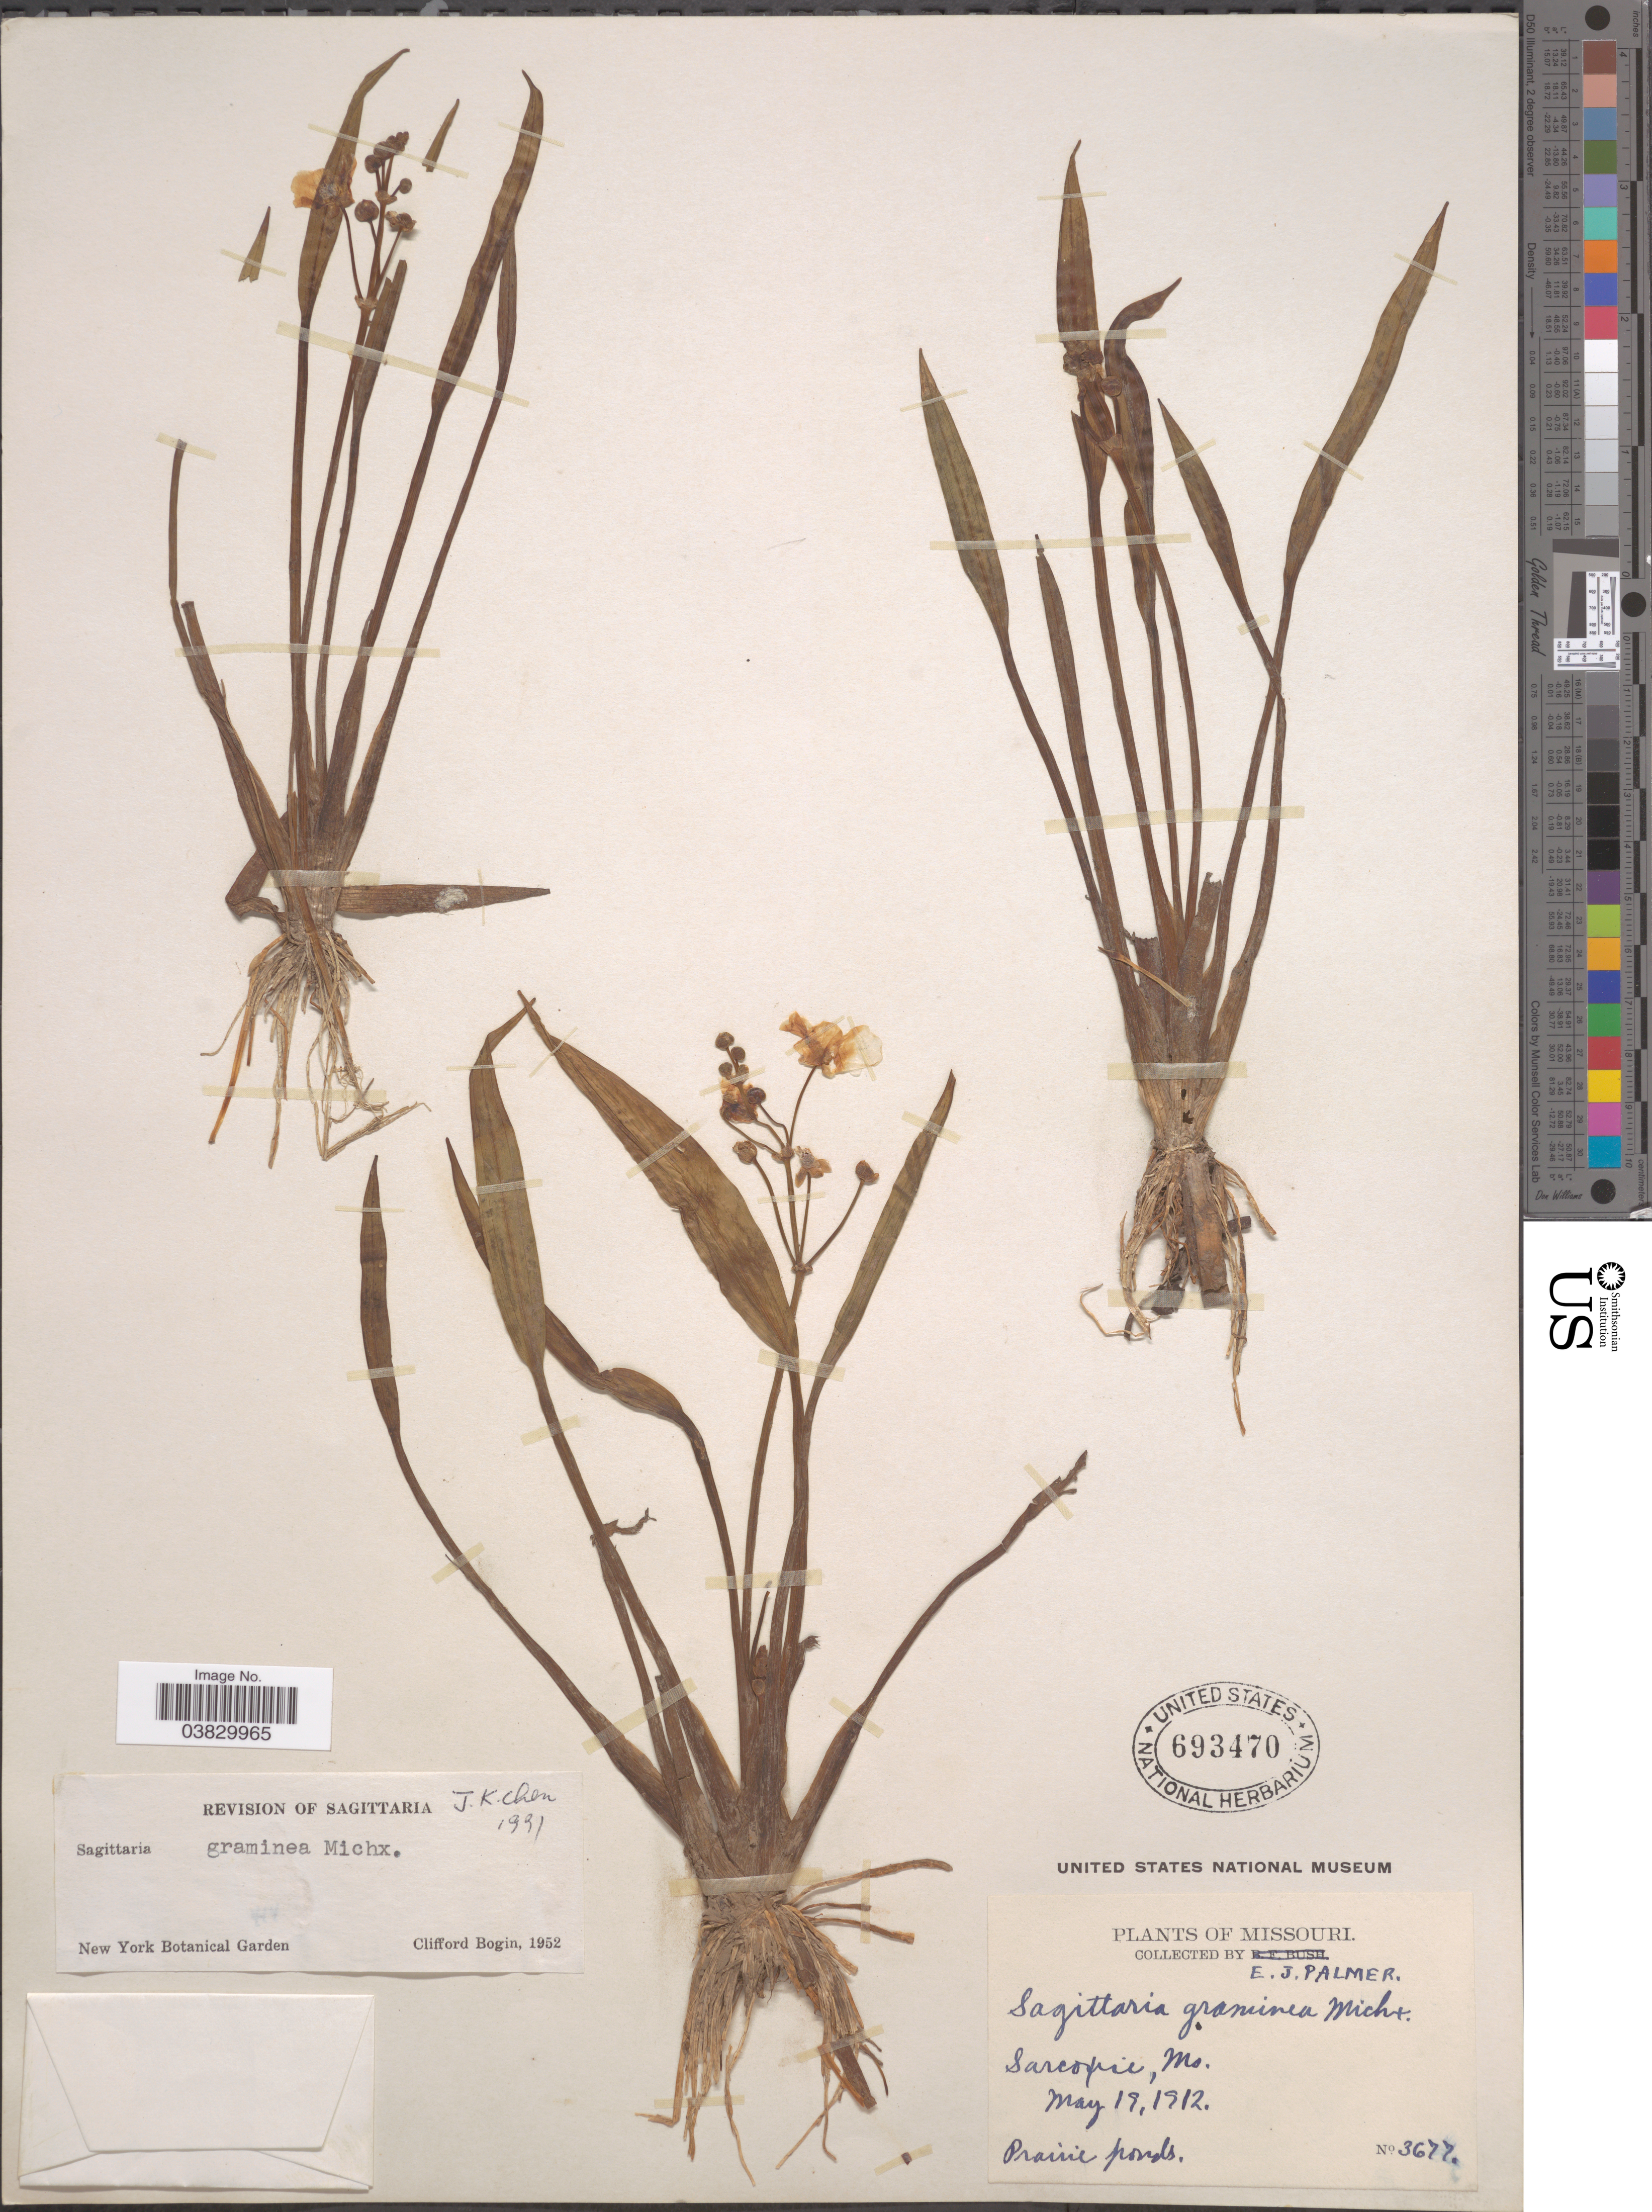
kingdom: Plantae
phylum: Tracheophyta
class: Liliopsida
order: Alismatales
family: Alismataceae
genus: Sagittaria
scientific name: Sagittaria graminea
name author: Michx.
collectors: E. J. Palmer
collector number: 3677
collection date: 1912-05-19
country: United States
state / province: Missouri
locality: Sarcoxie.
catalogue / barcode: US 693470